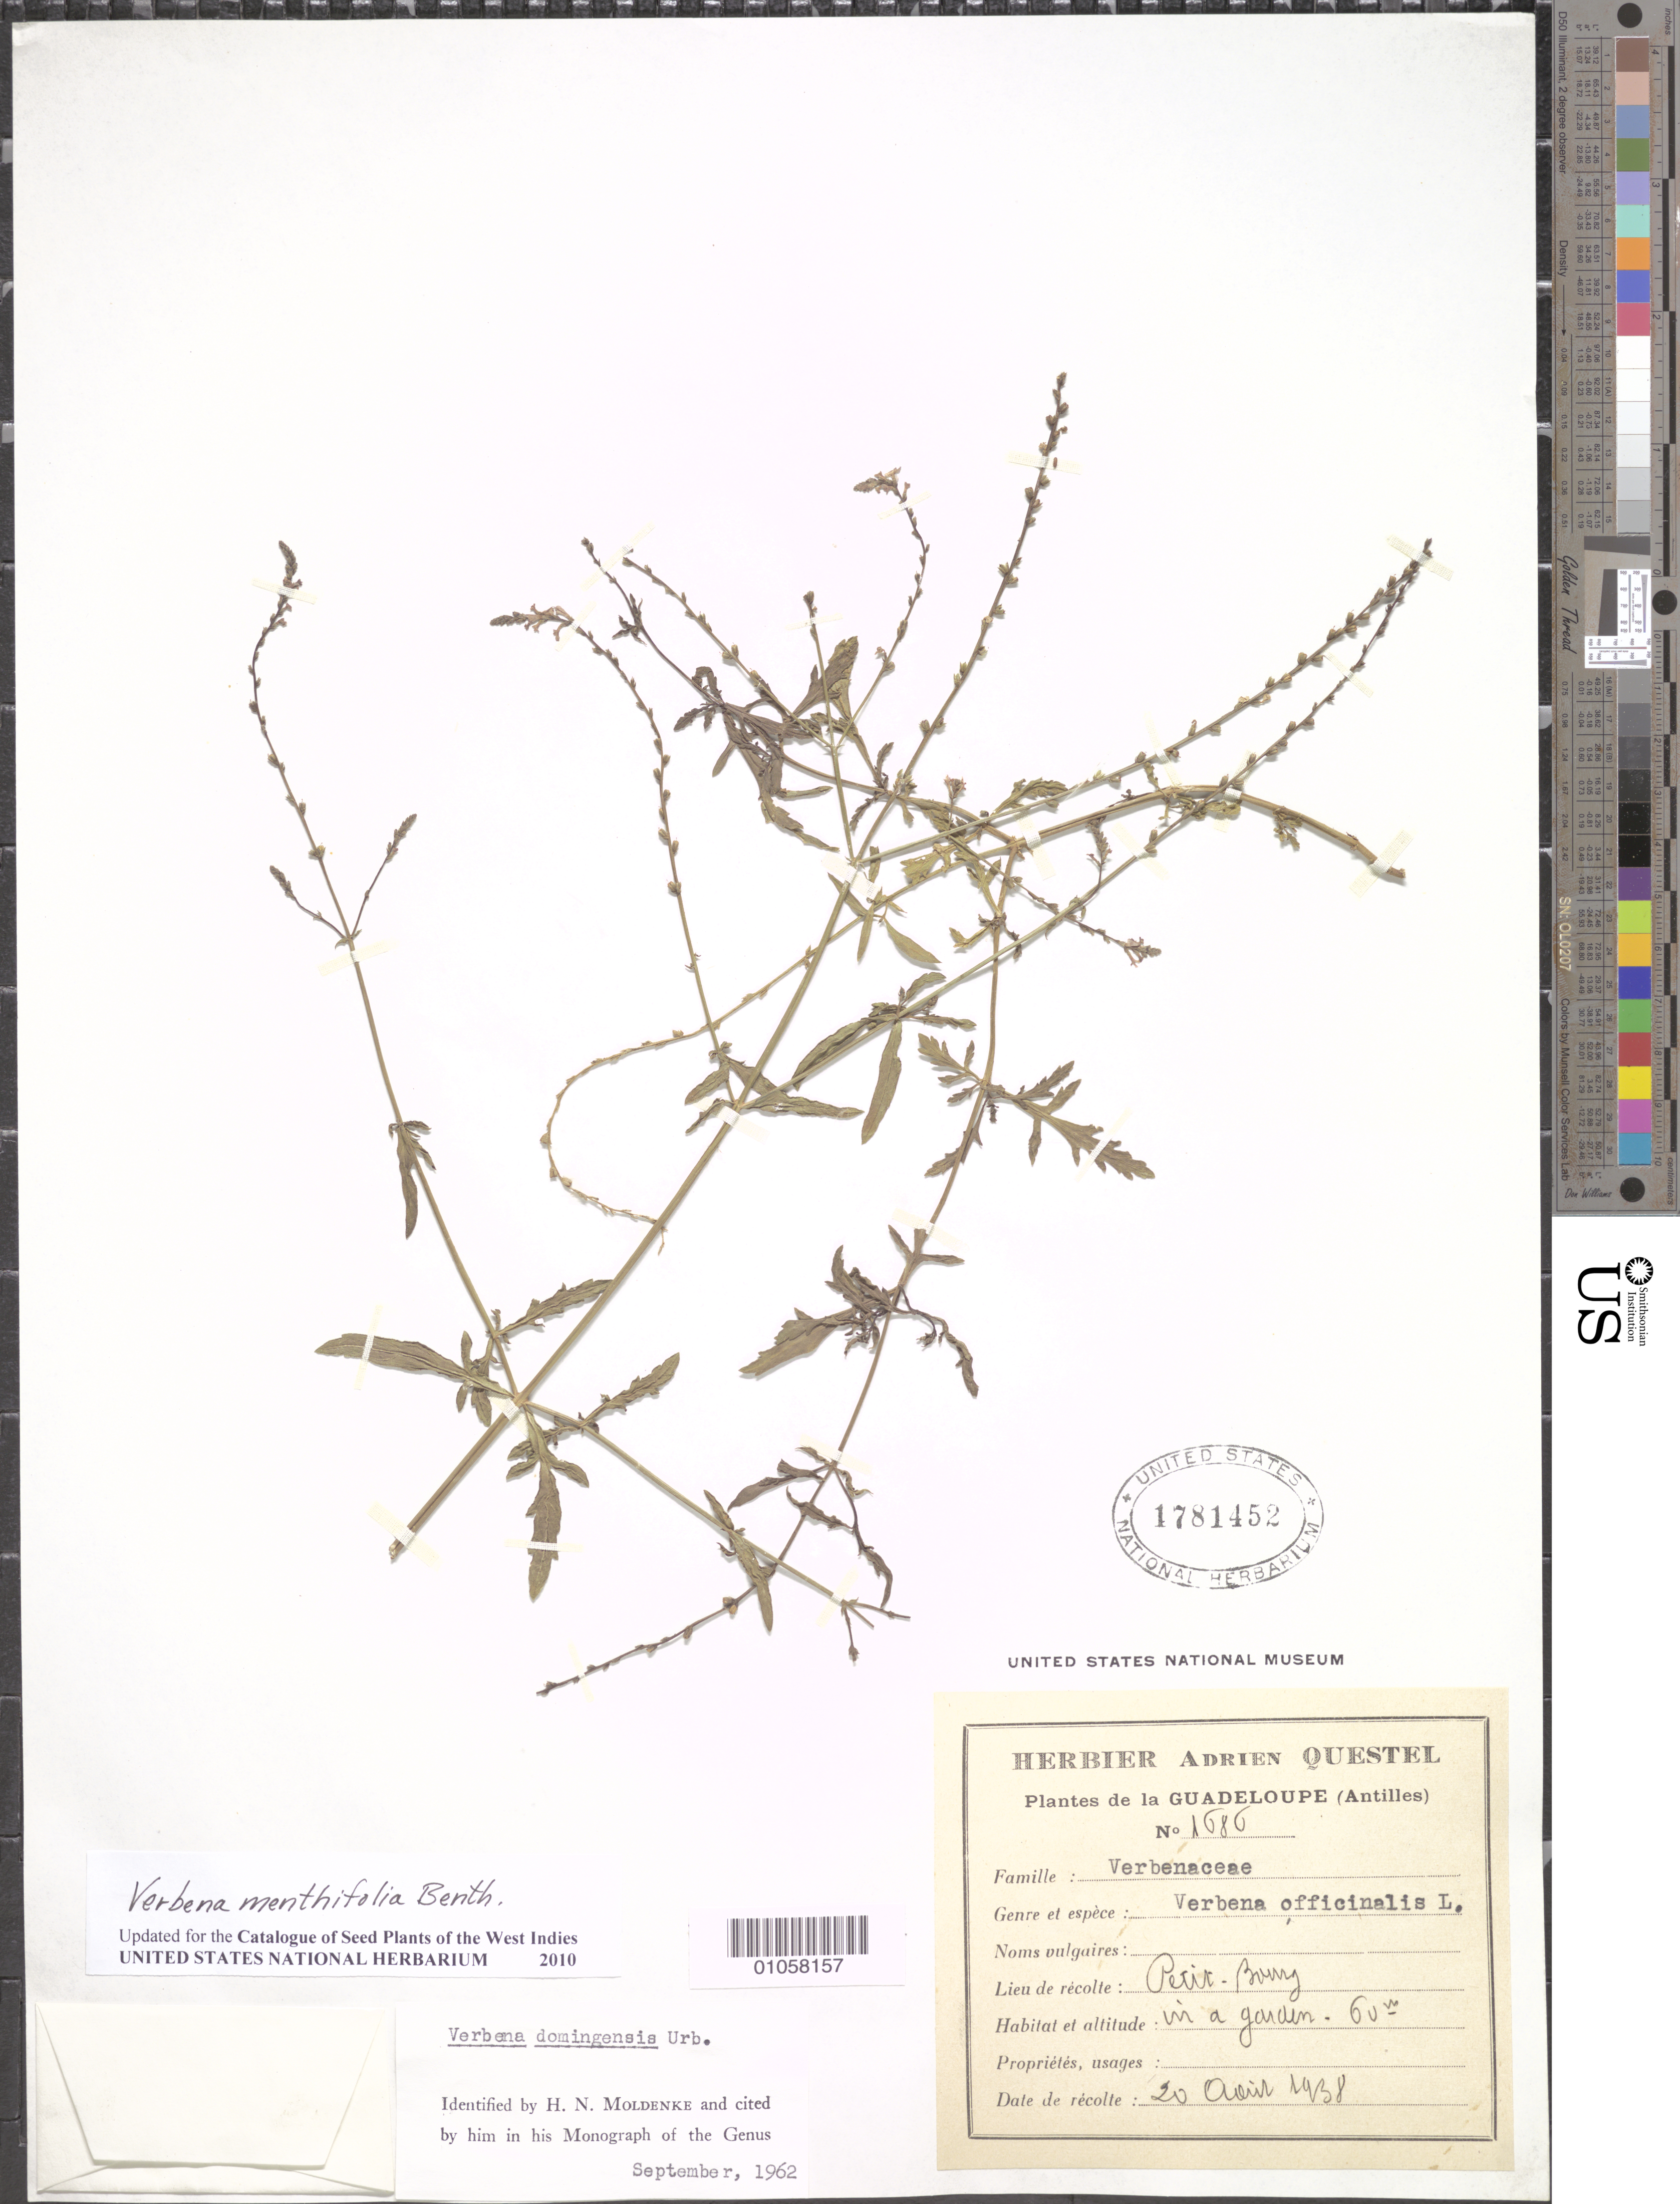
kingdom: Plantae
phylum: Tracheophyta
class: Magnoliopsida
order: Lamiales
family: Verbenaceae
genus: Verbena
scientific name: Verbena officinalis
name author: L.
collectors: A. Questel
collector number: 1686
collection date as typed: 20 Aug 1938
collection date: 1938-08-20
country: Guadeloupe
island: Marie Galante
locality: Petit Bourg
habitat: In a garden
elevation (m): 60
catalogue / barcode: US 1781452